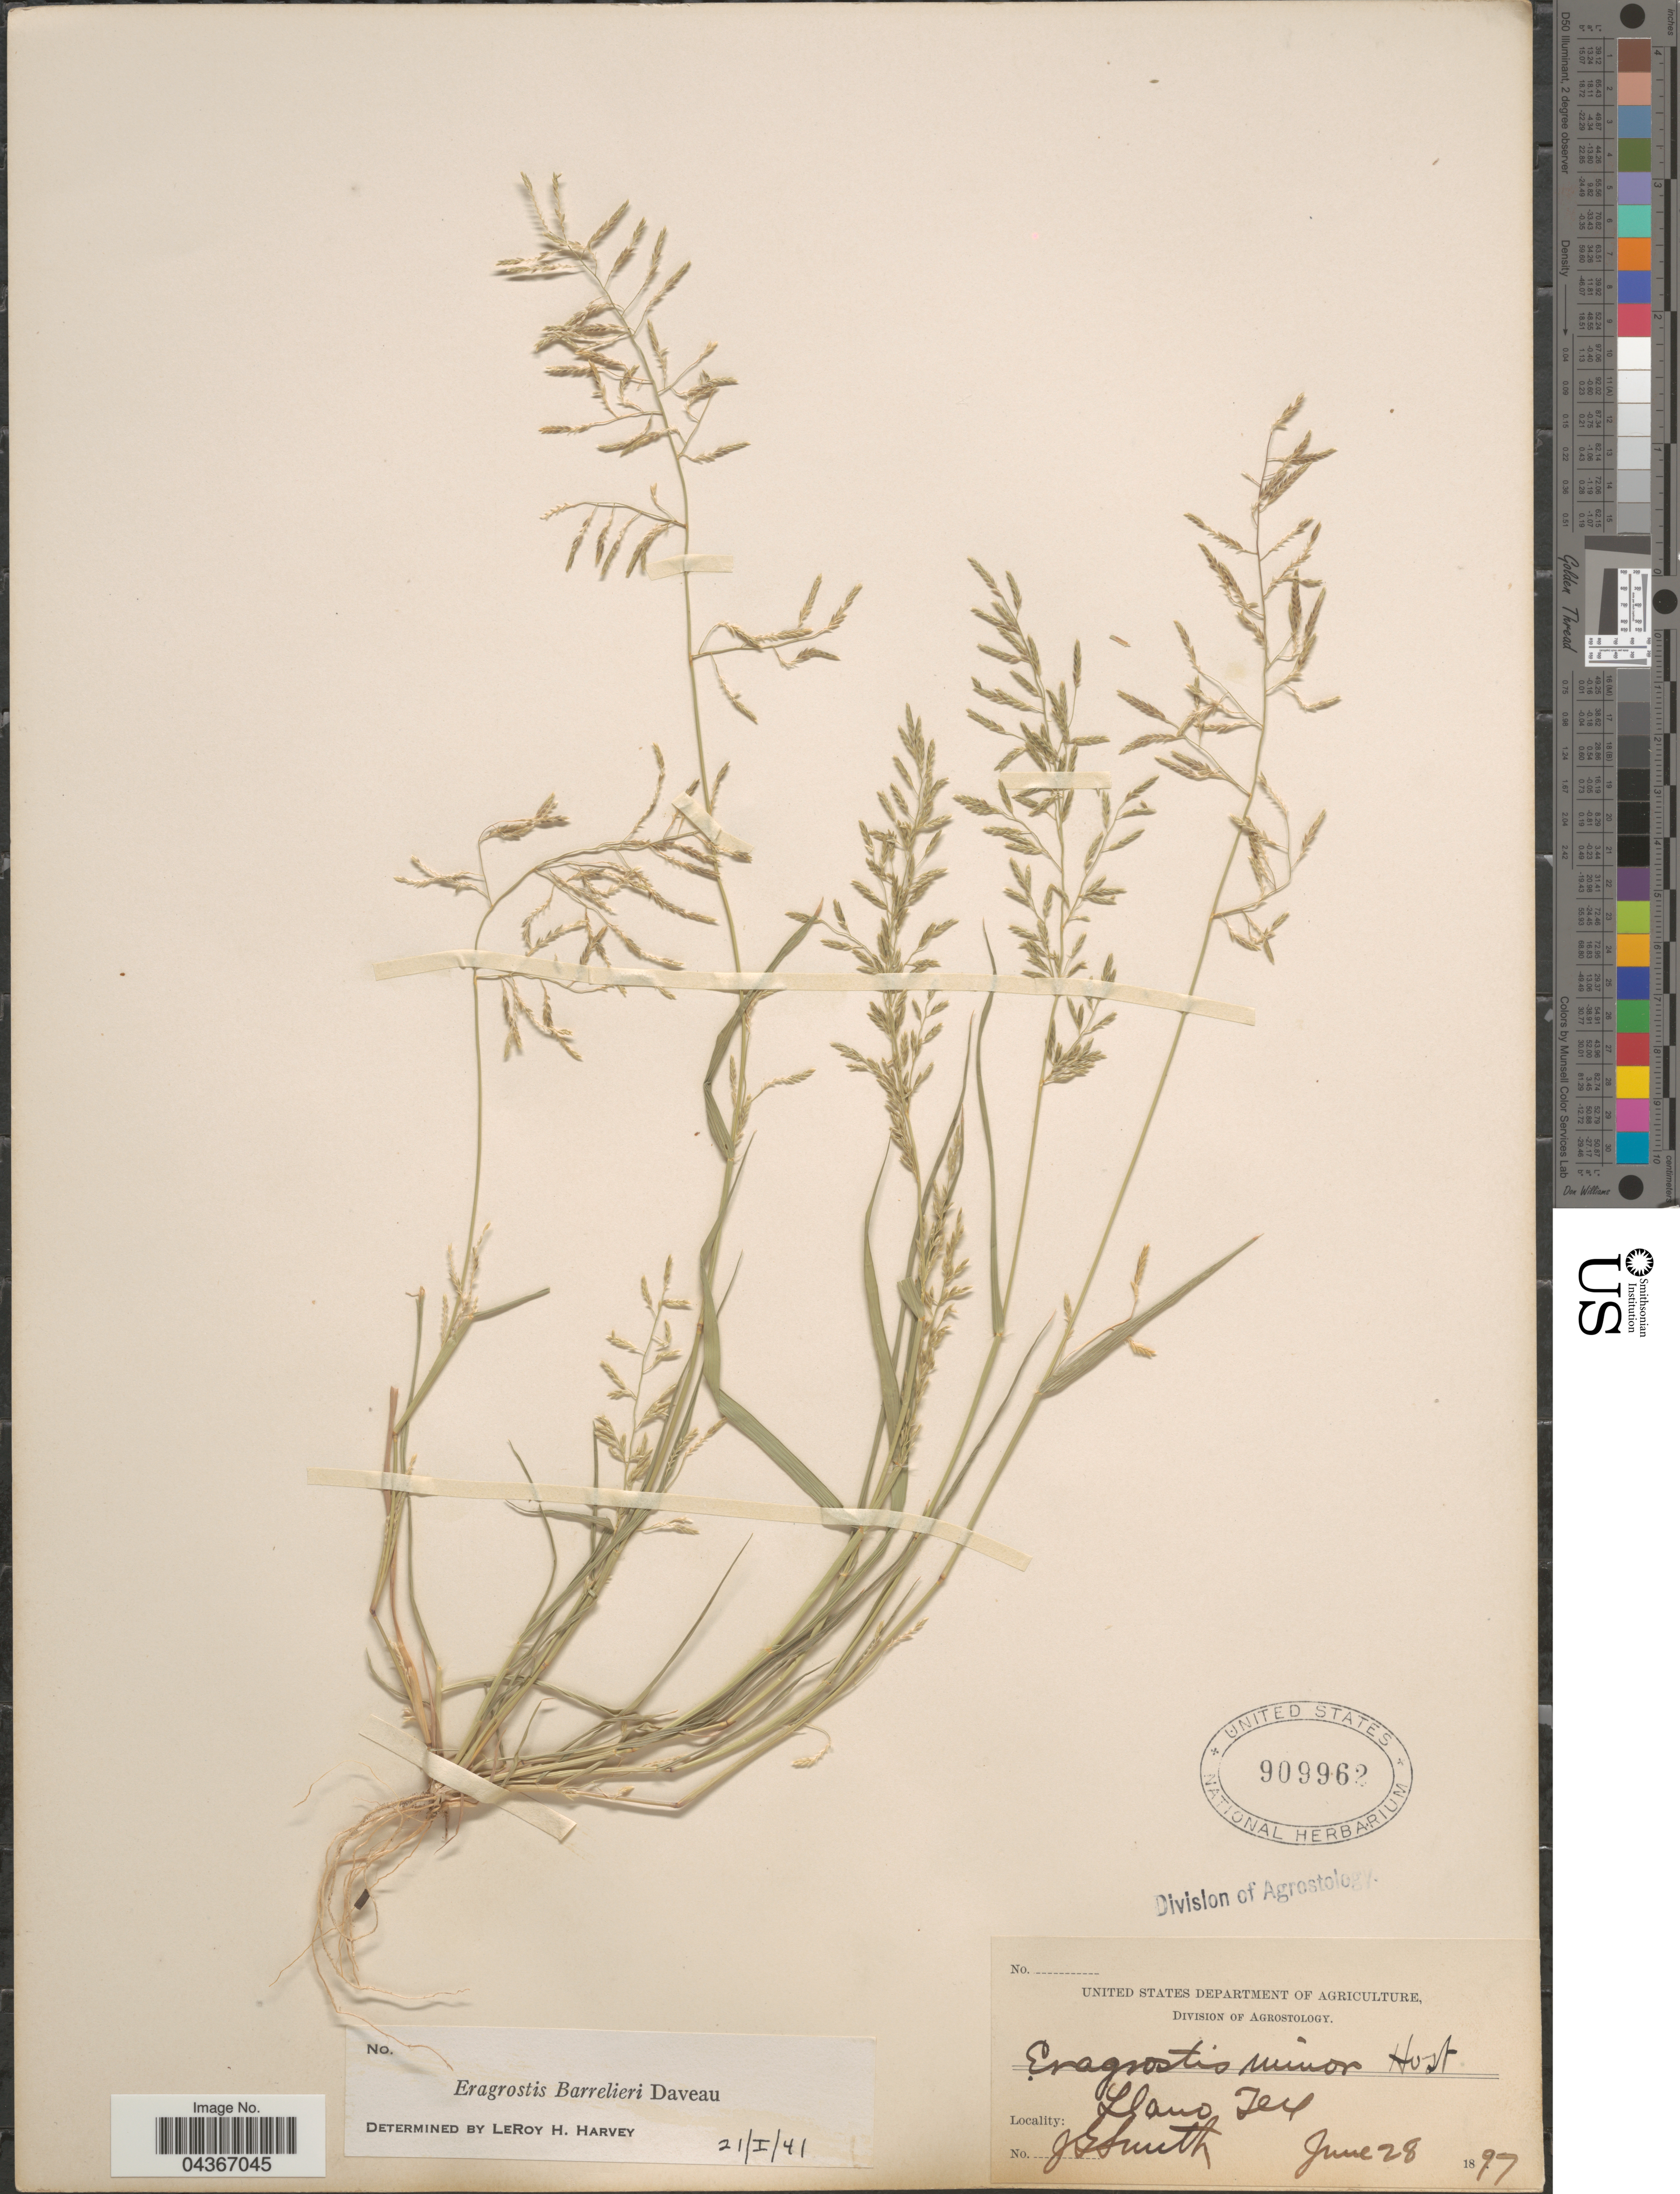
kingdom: Plantae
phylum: Tracheophyta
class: Liliopsida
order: Poales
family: Poaceae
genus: Eragrostis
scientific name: Eragrostis barrelieri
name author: Daveau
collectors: J. G. Smith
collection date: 1897-06-28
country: United States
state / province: Texas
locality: Llano.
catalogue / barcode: US 909962